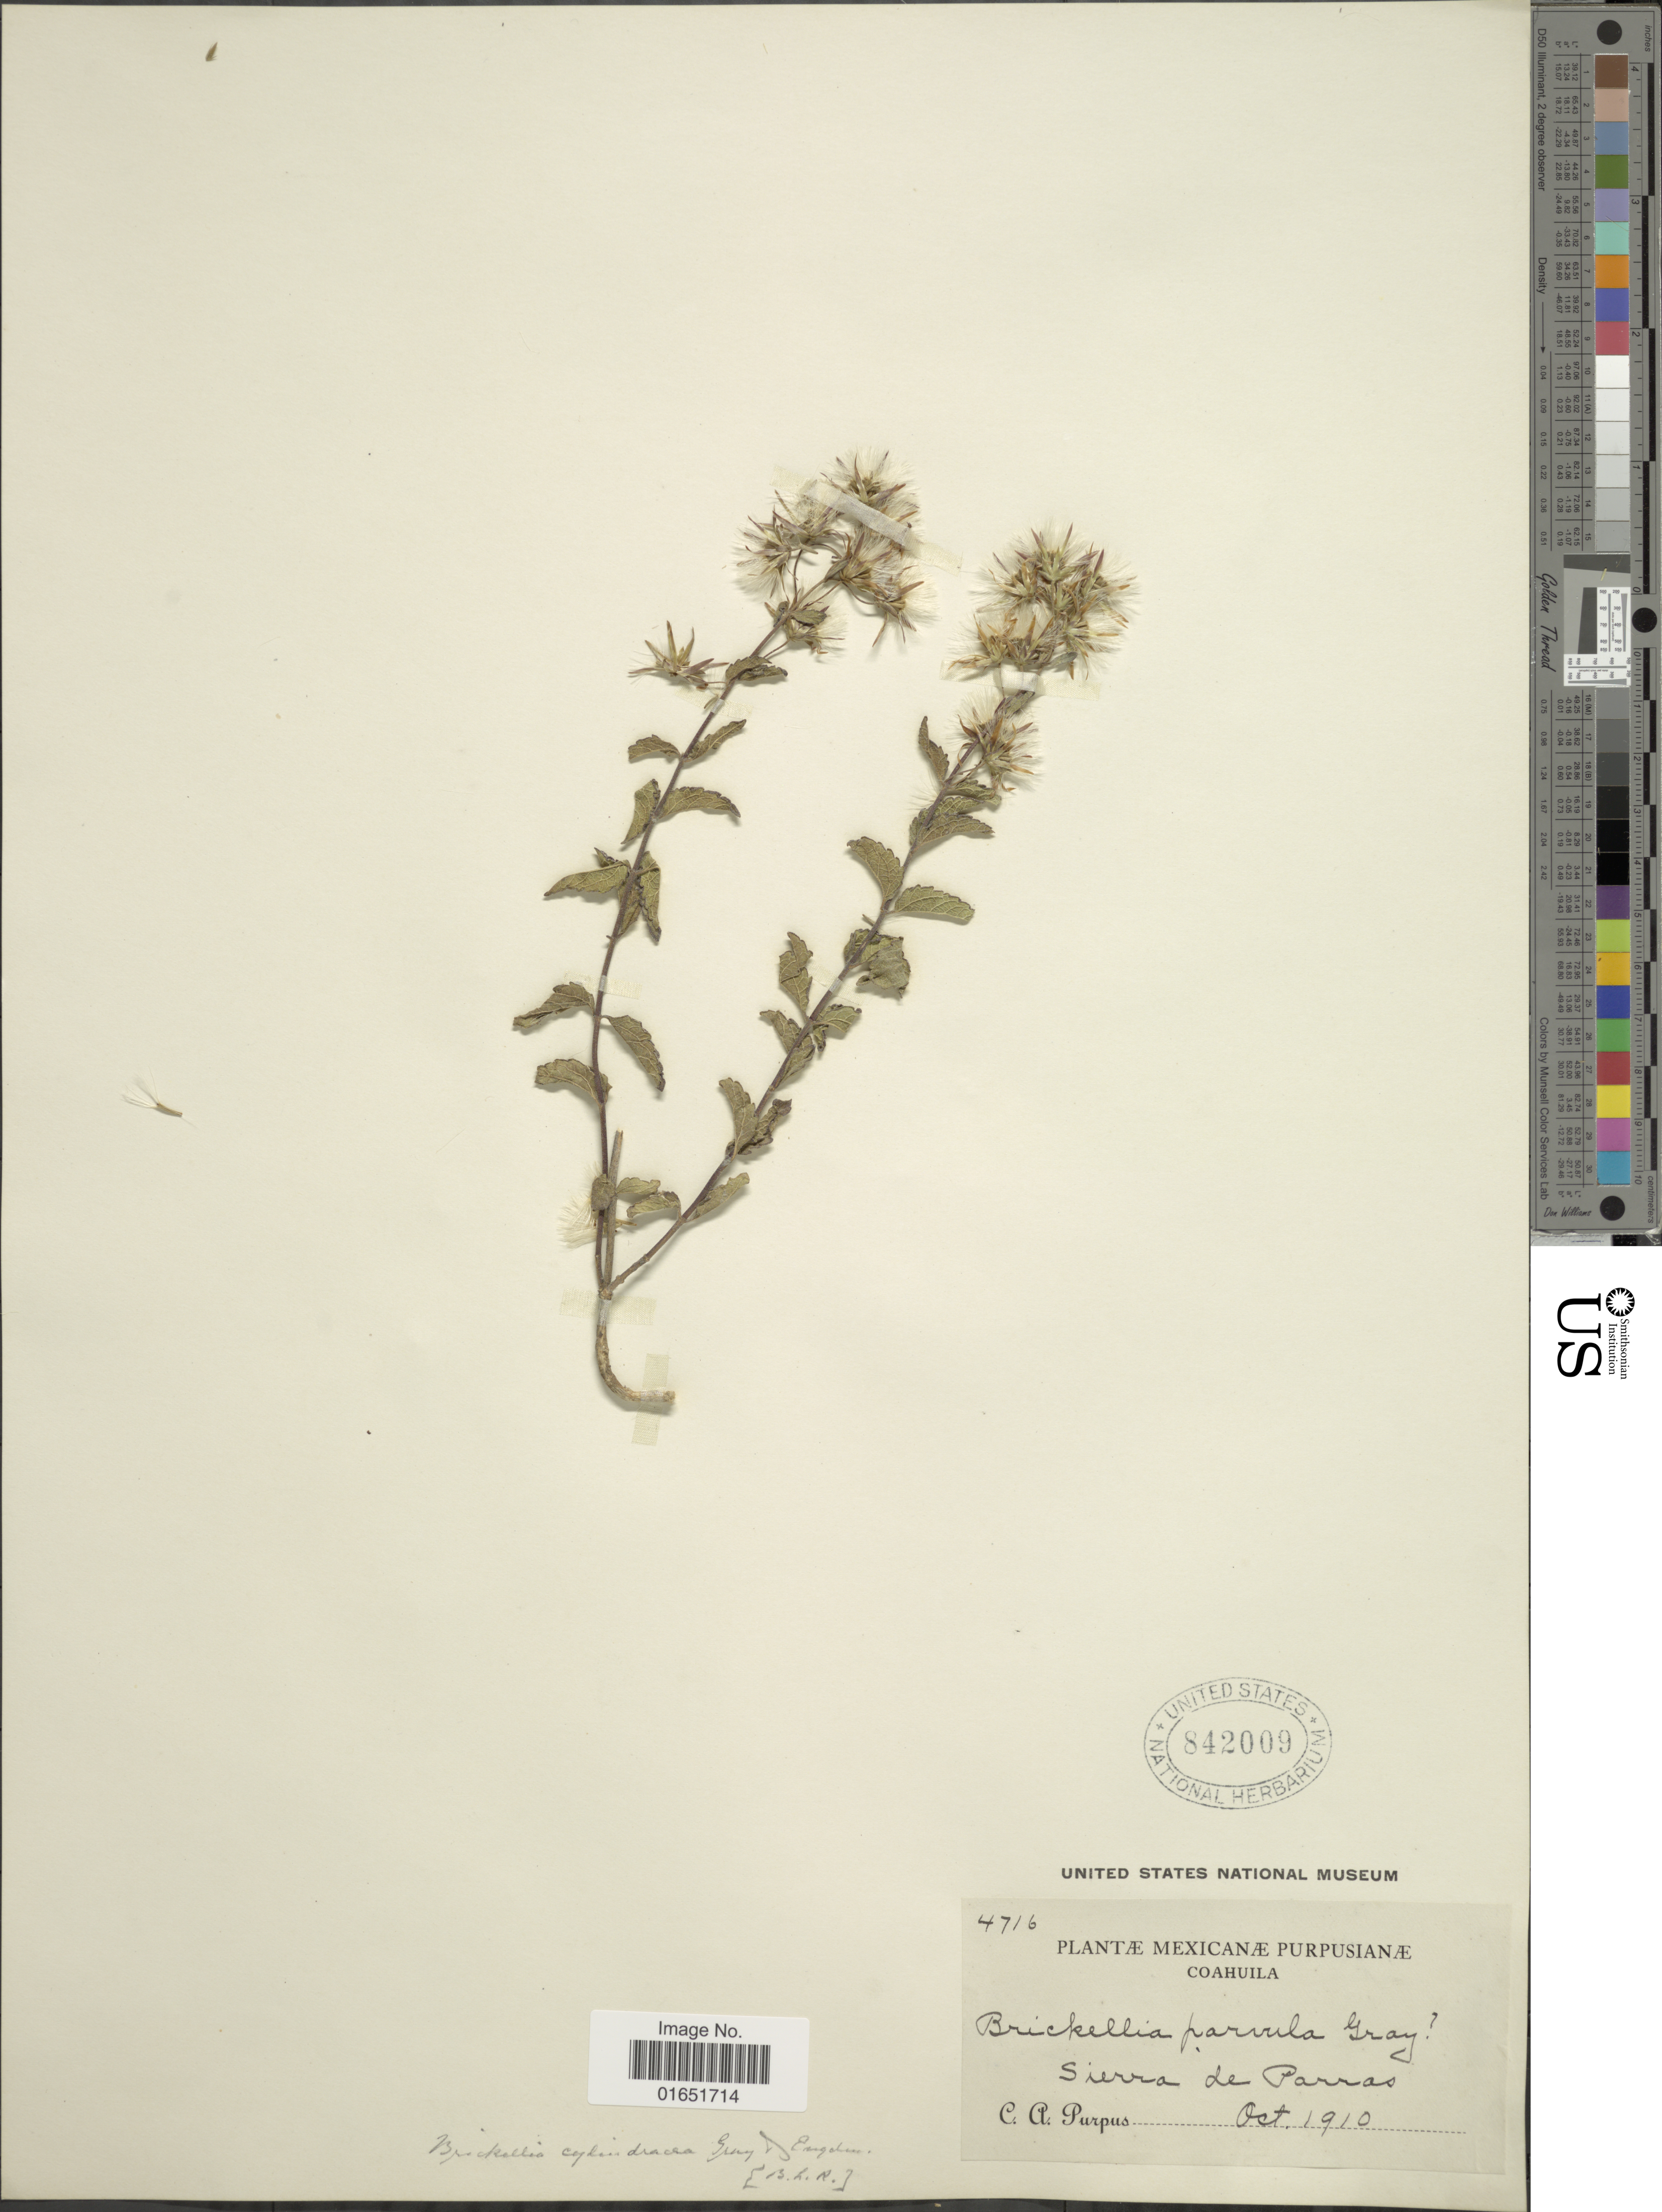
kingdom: Plantae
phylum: Tracheophyta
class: Magnoliopsida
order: Asterales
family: Asteraceae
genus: Brickellia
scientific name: Brickellia cylindracea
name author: A. Gray & Engelm. in A. Gray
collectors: C. A. Purpus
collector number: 4716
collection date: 1910-10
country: Mexico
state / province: Coahuila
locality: Sierra de Parras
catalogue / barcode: US 842009